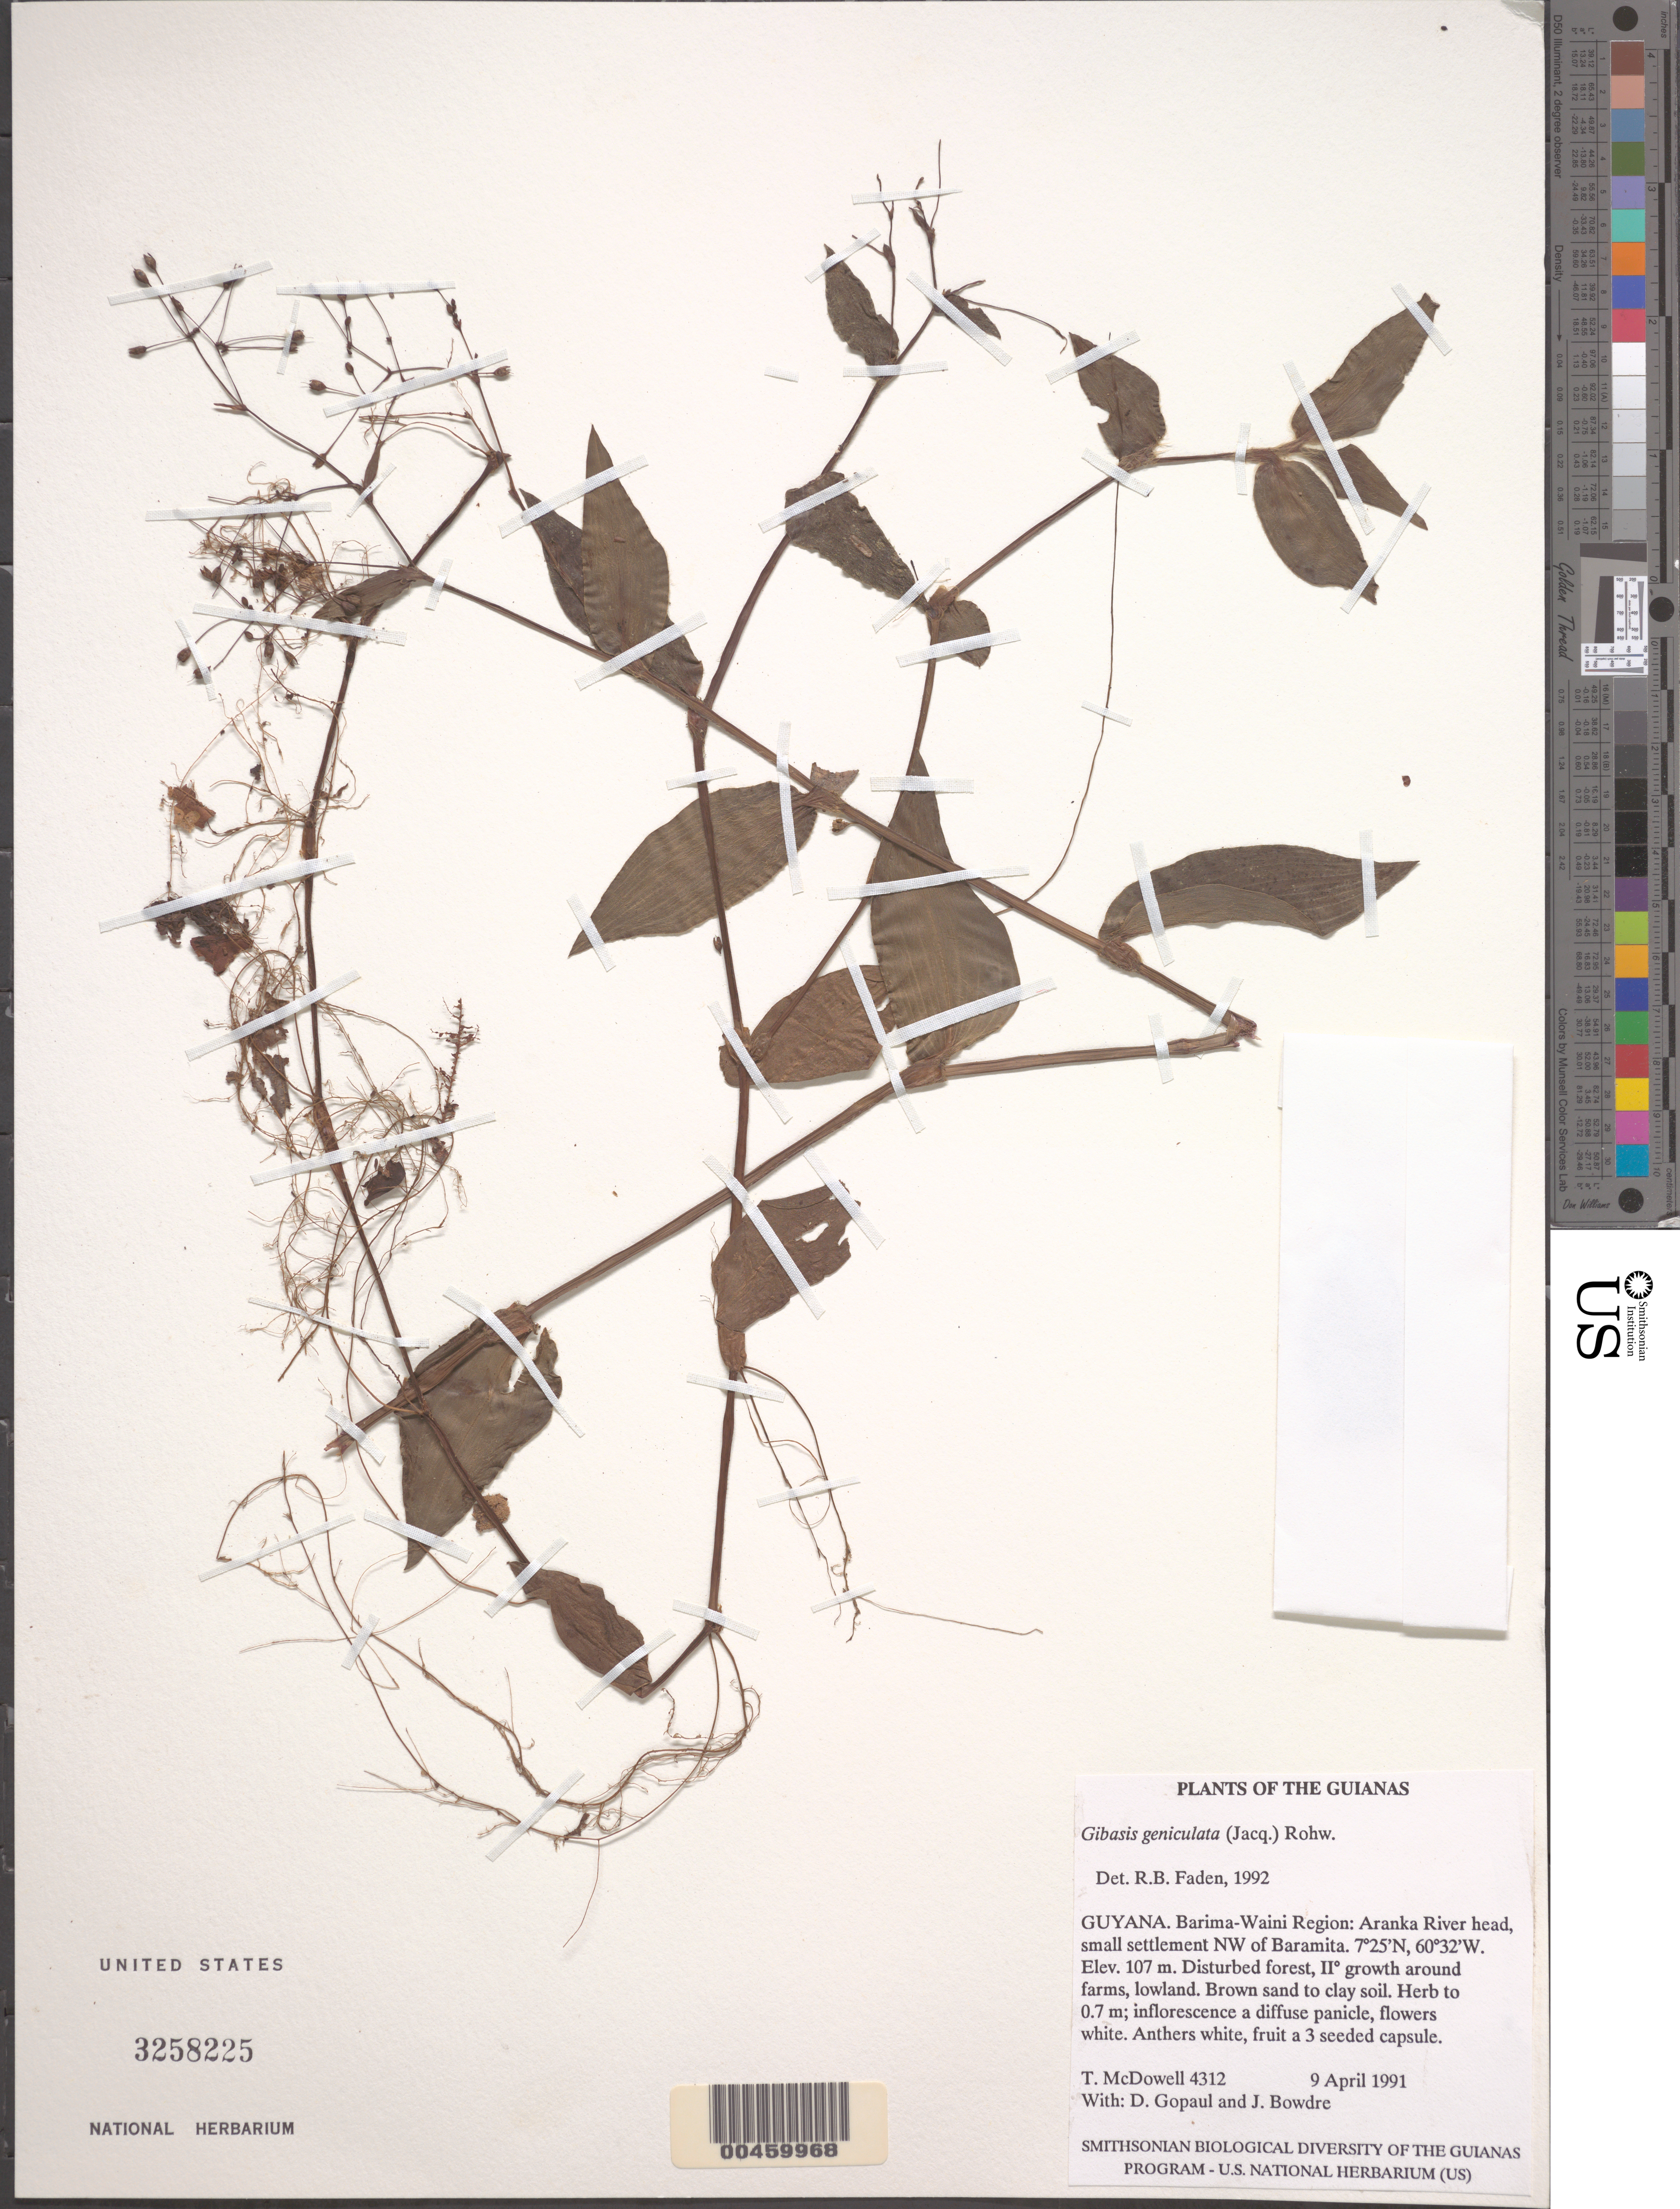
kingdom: Plantae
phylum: Tracheophyta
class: Liliopsida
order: Commelinales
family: Commelinaceae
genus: Gibasis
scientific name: Gibasis geniculata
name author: (Jacq.) Rohweder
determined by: Faden, Robert B., (US), Smithsonian Institution - National Museum of Natural History (UNITED STATES)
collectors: T. Mcdowell, D. Gopaul & J. Bowdre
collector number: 4312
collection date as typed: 09 Apr 1991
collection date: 1991-04-09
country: Guyana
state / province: Barima-Waini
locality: Aranka river head, nw of baramita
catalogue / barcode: US 3258225